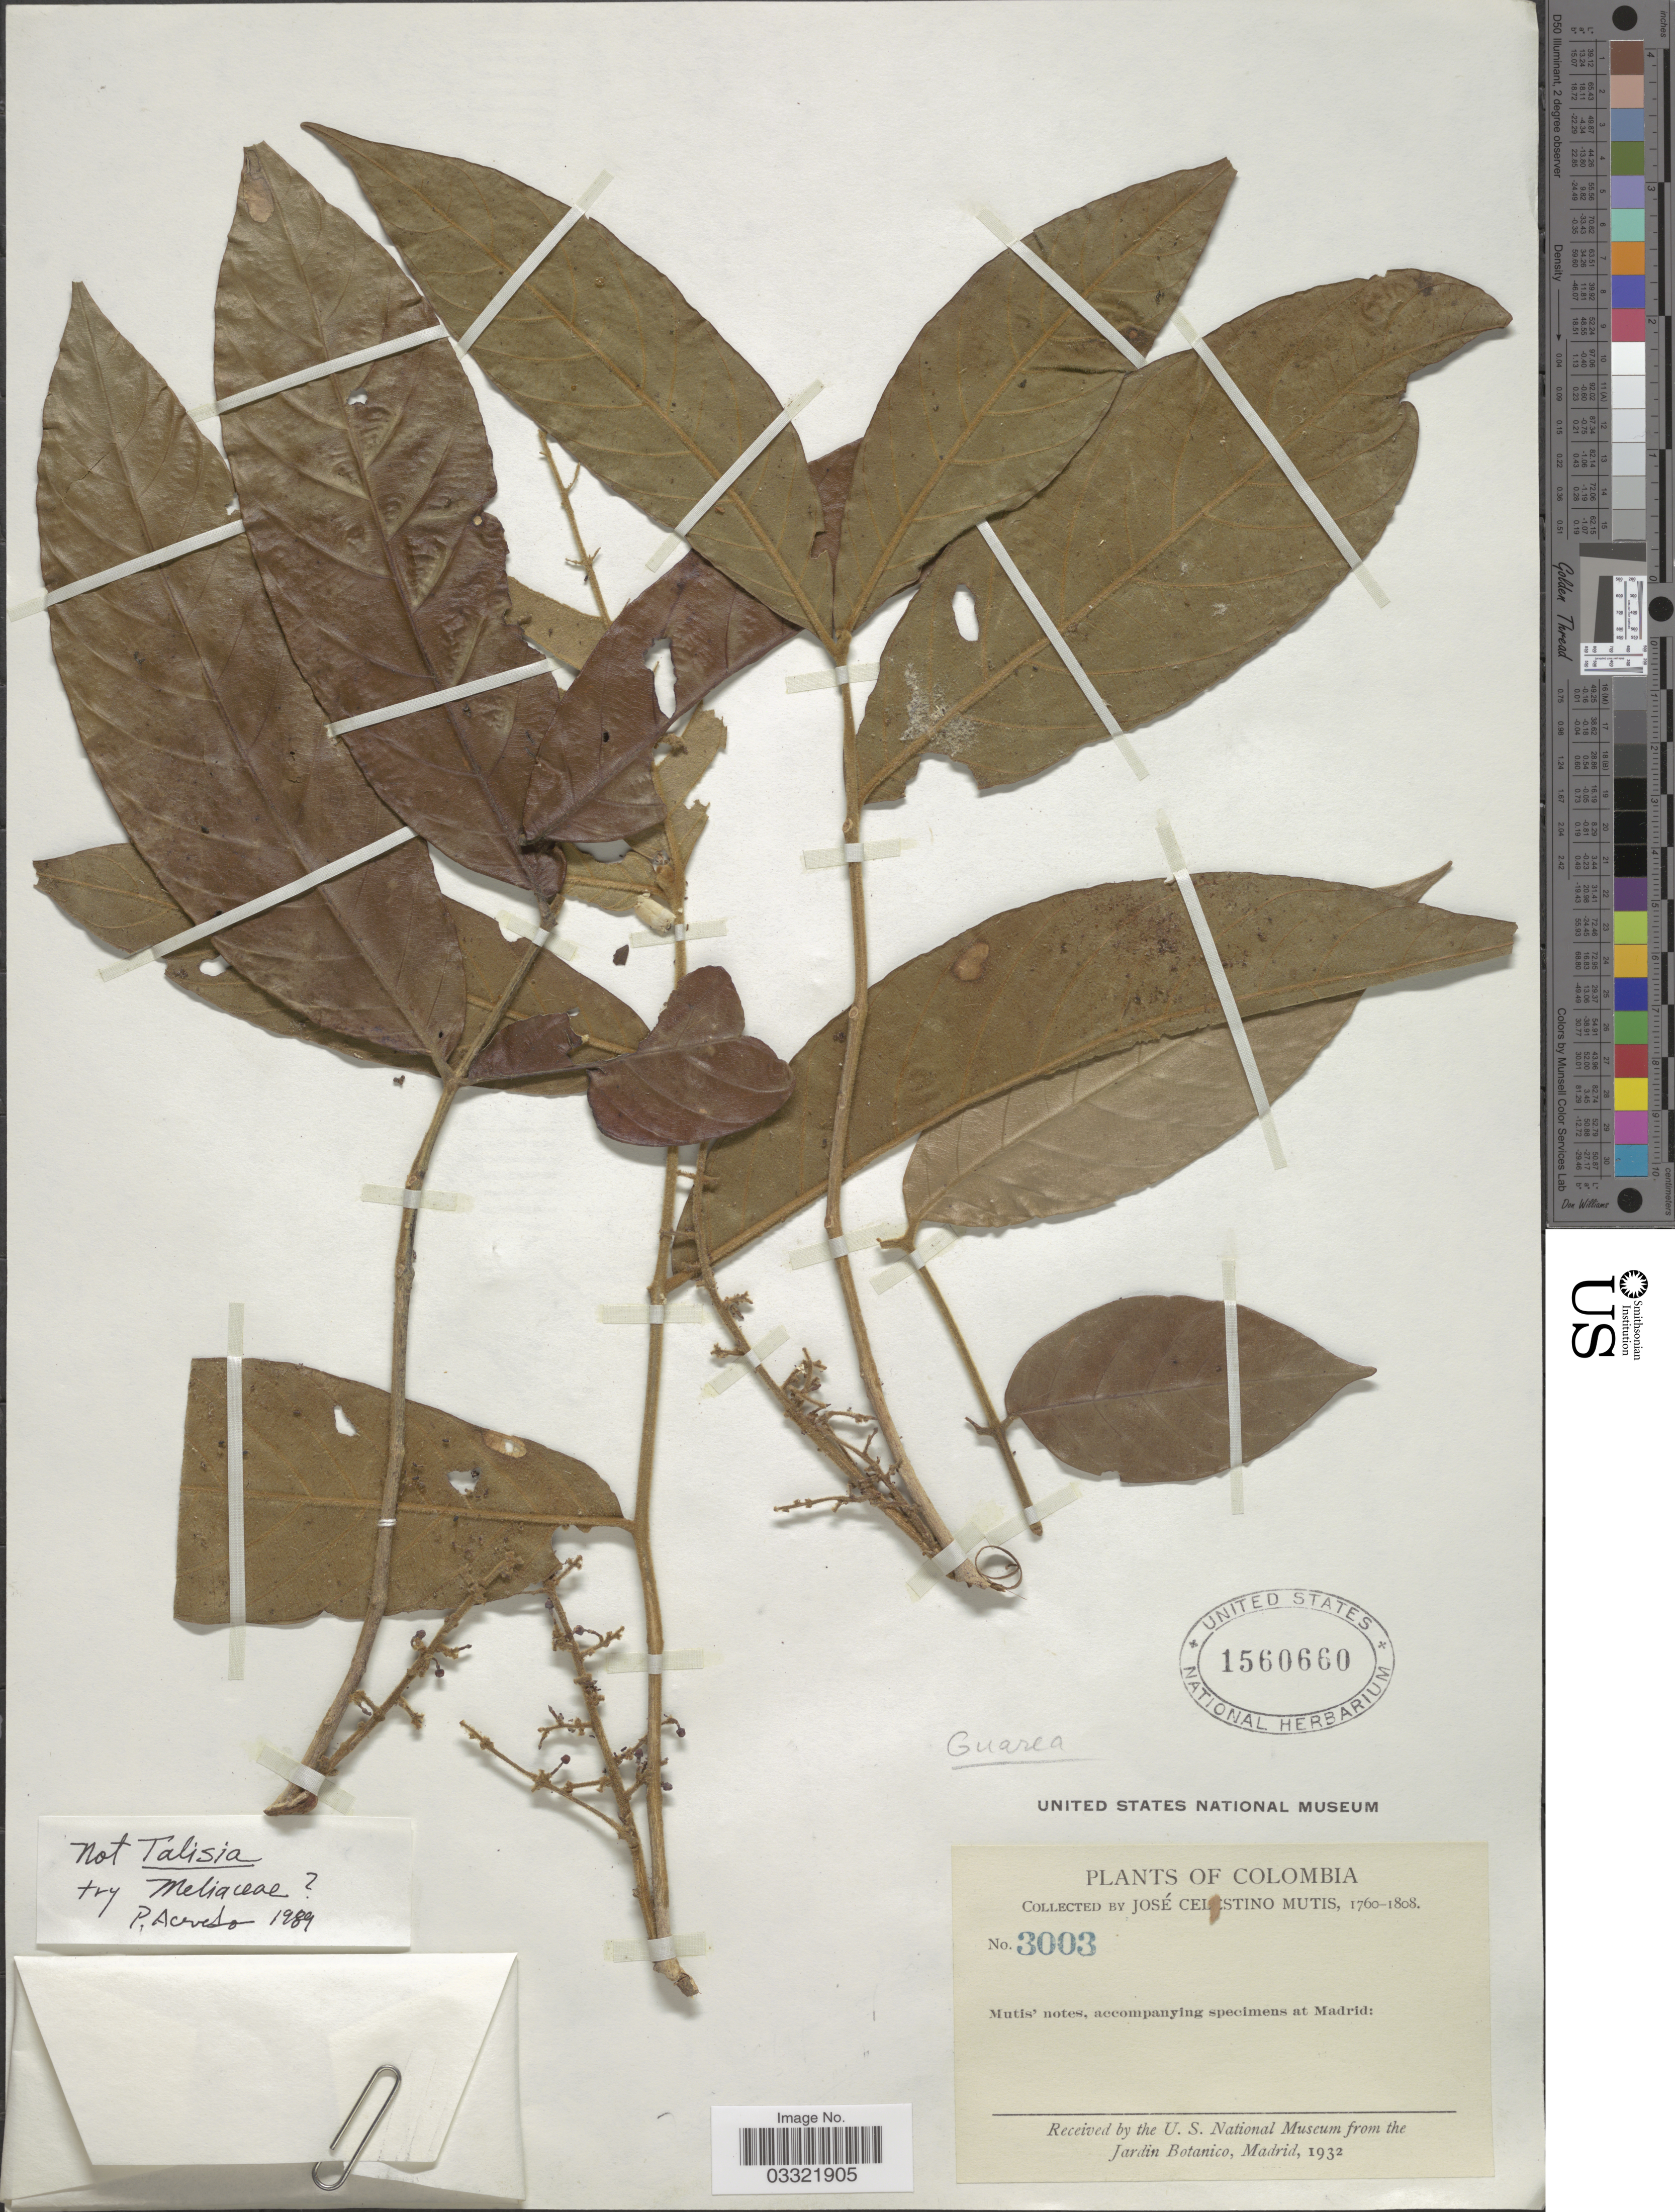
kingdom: Plantae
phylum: Tracheophyta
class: Magnoliopsida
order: Sapindales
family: Meliaceae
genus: Guarea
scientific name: Guarea sp.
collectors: J. C. B. Mutis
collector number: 3003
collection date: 1760/1808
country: Colombia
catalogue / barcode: US 1560660